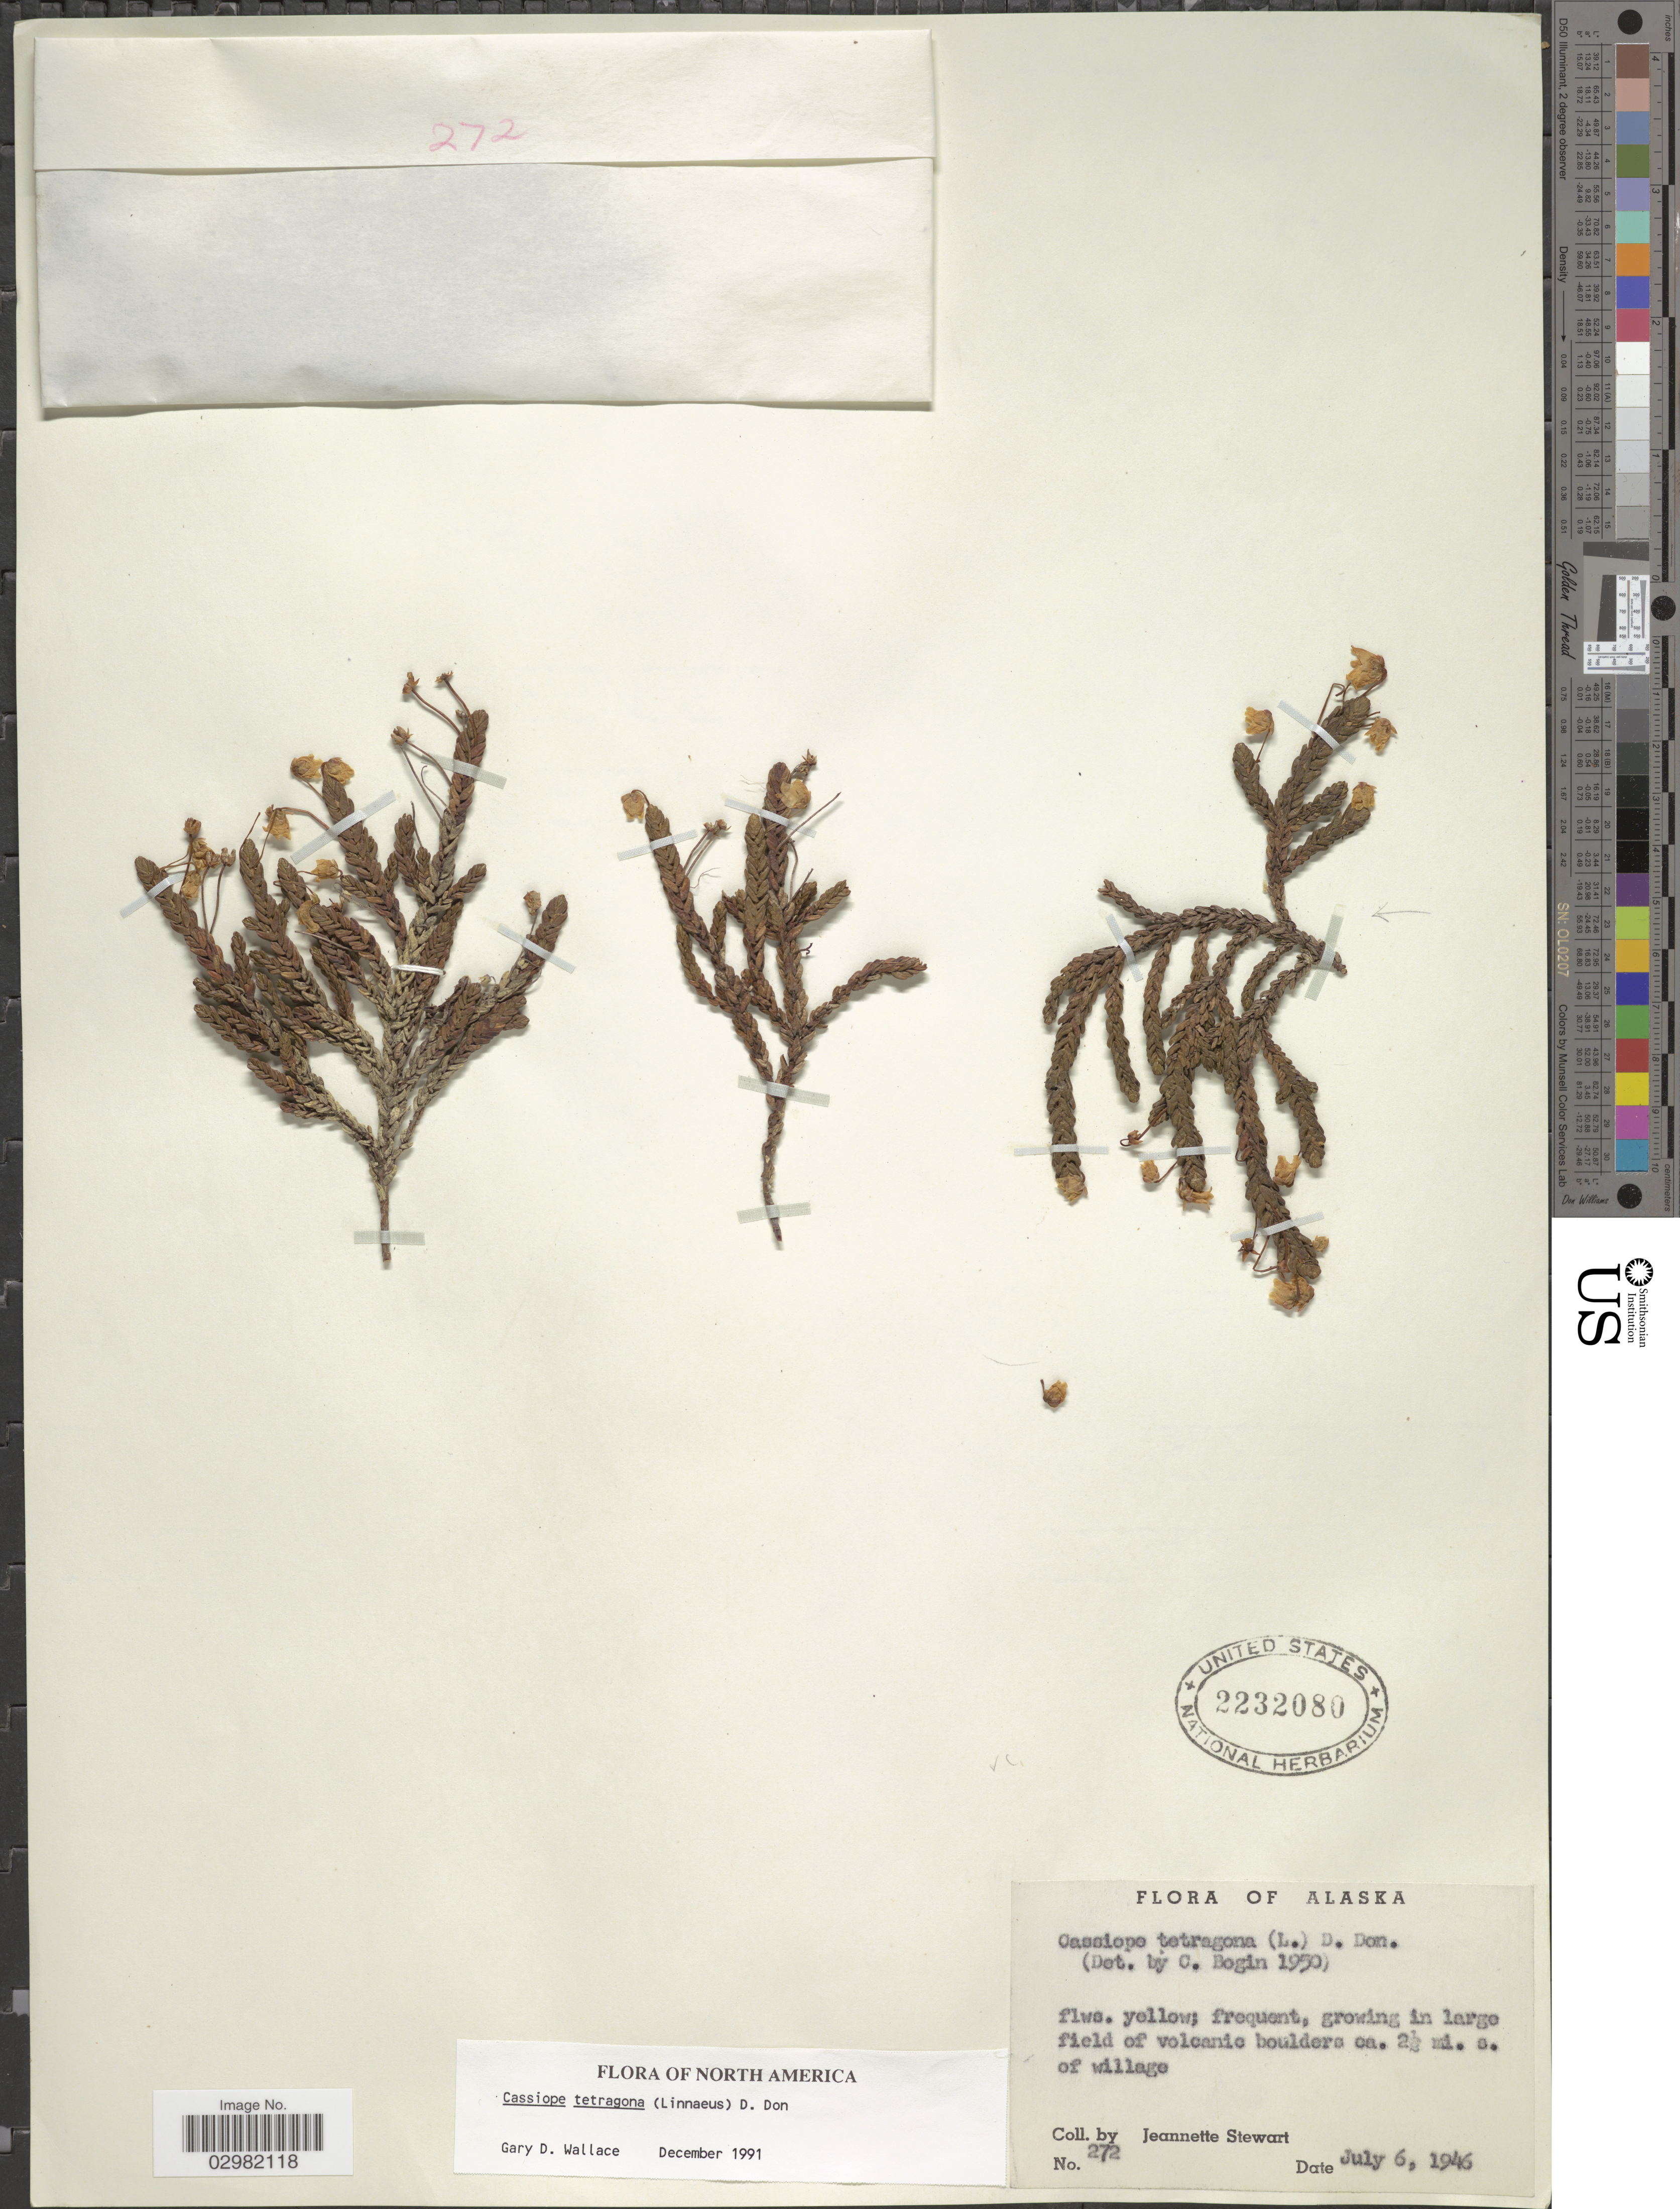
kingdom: Plantae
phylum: Tracheophyta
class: Magnoliopsida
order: Ericales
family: Ericaceae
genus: Cassiope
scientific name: Cassiope tetragona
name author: (L.) D. Don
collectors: J. Stewart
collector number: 272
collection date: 1946-07-06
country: United States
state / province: Alaska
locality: Growing in large field of volcanic boulders ca. 2½ mi. s. of willage.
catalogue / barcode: US 2232080